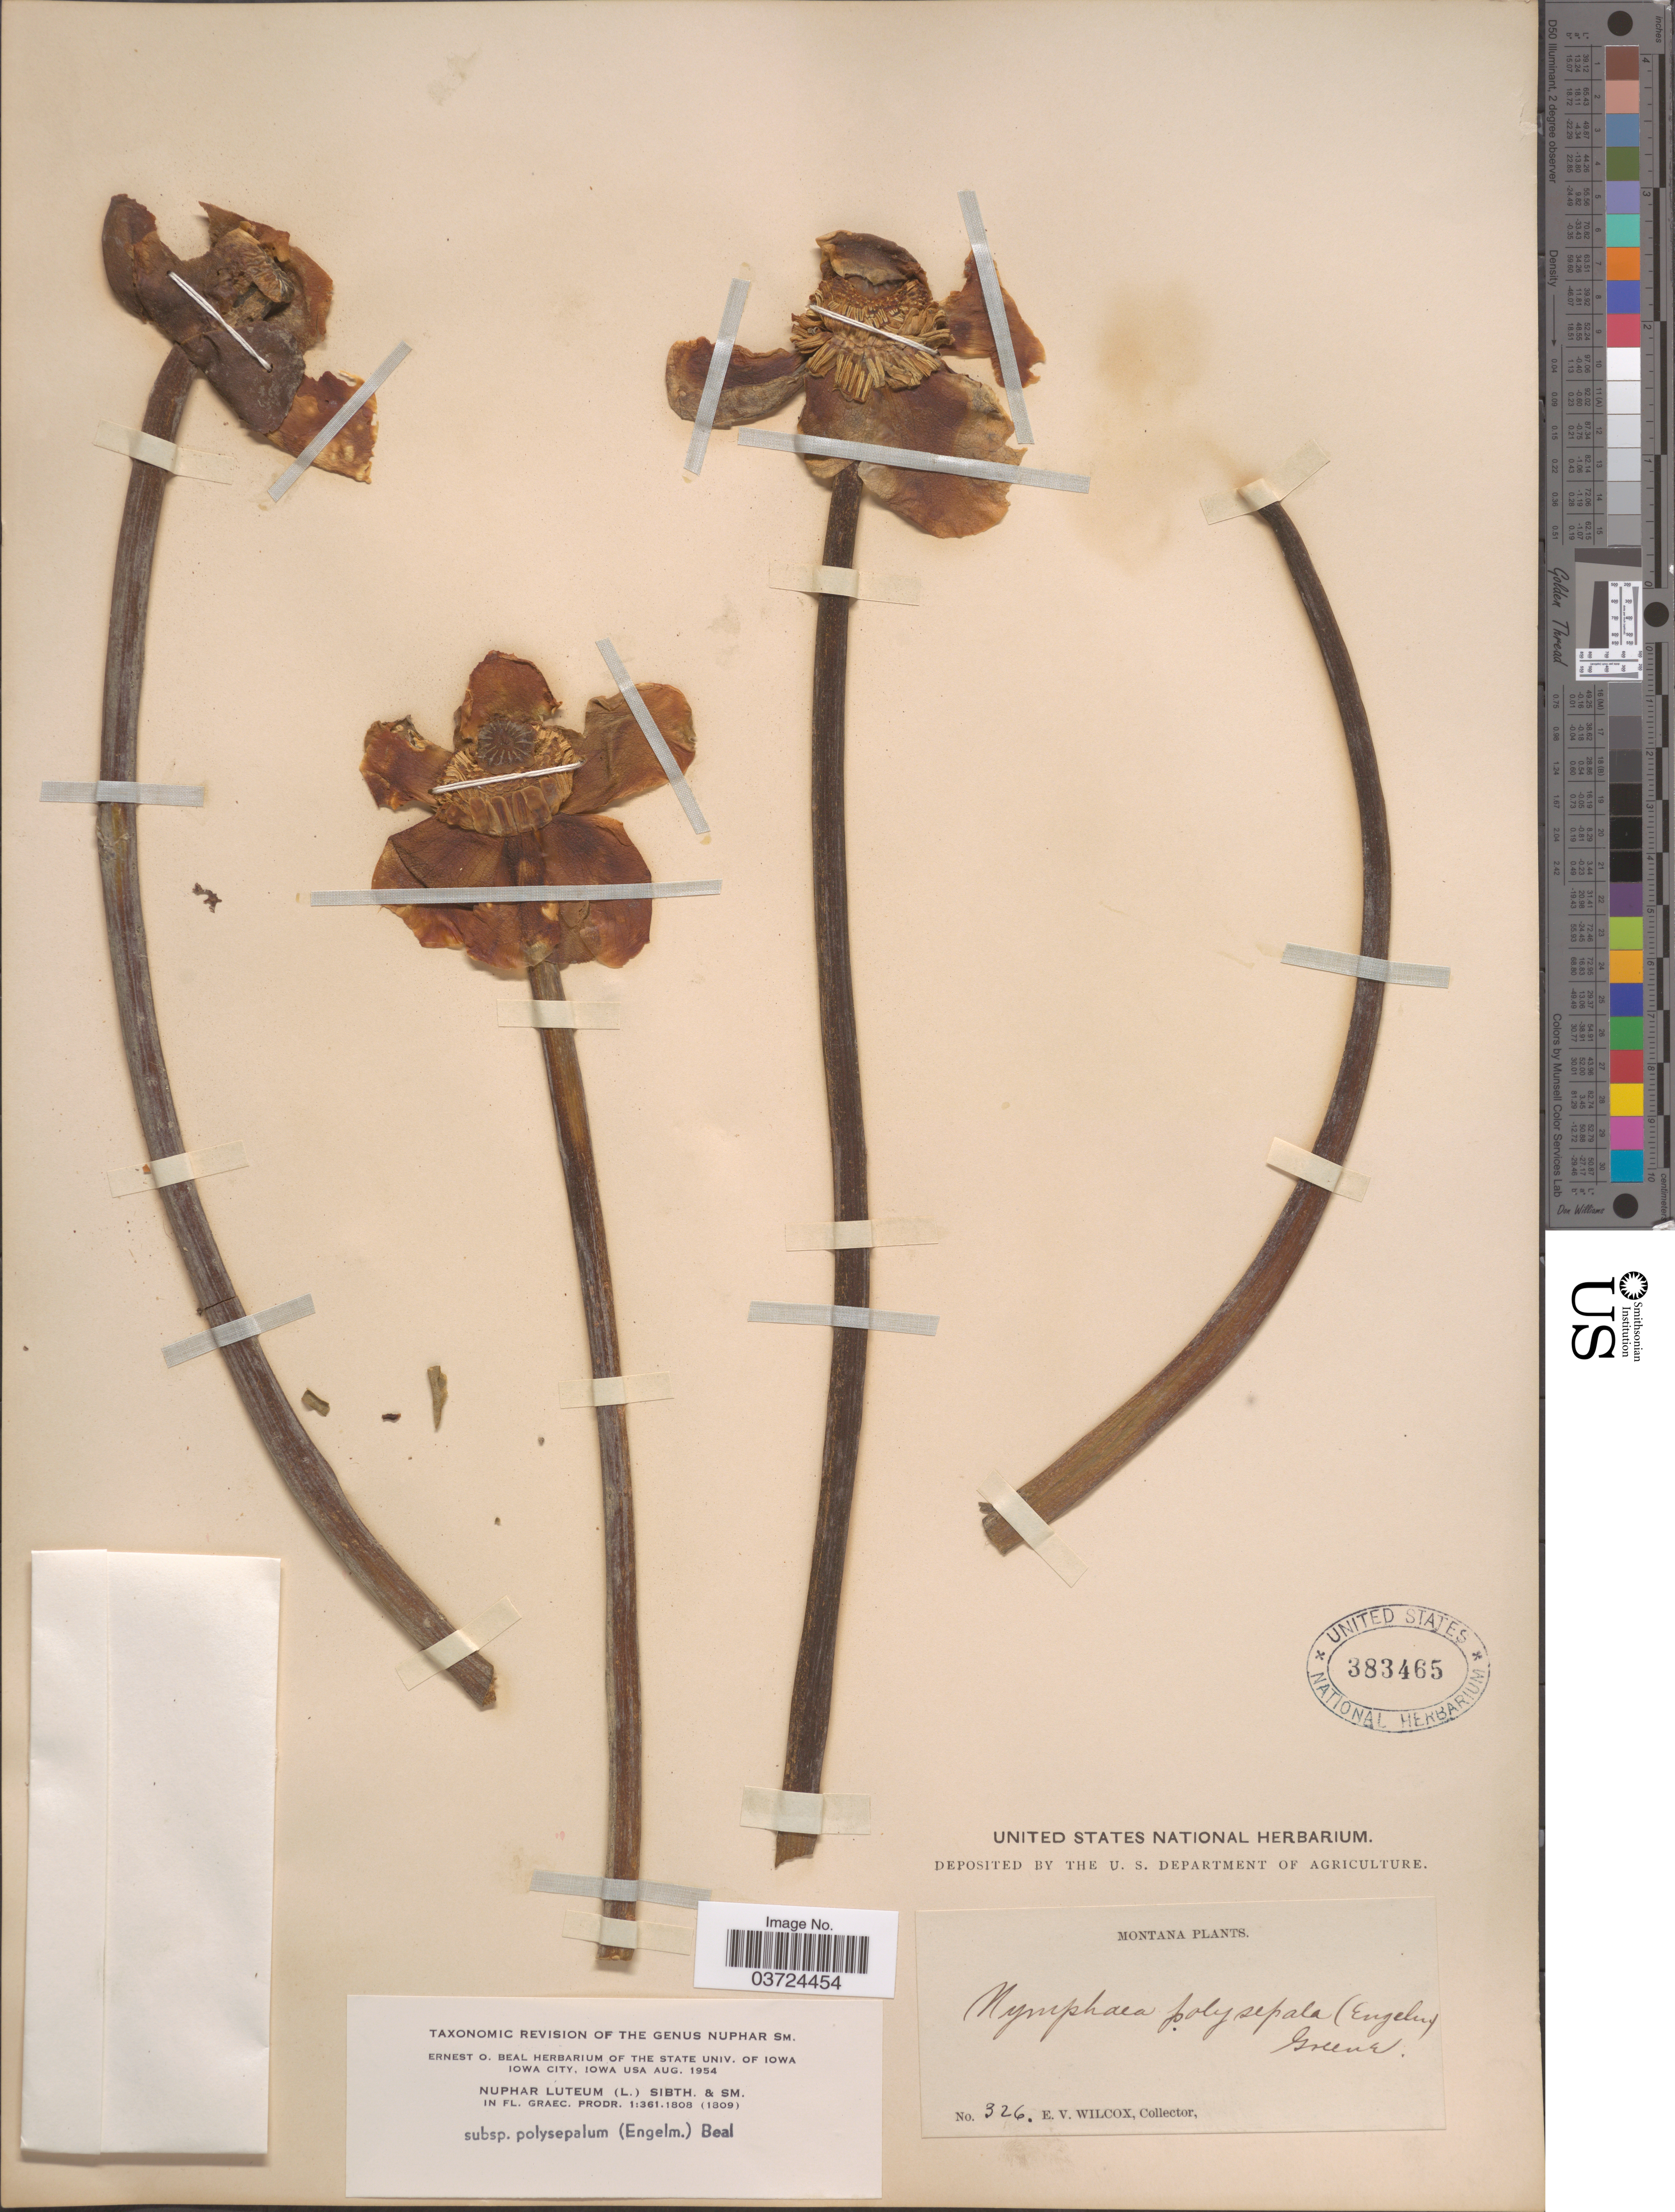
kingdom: Plantae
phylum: Tracheophyta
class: Magnoliopsida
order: Nymphaeales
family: Nymphaeaceae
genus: Nuphar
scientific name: Nuphar polysepala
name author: Englem.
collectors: E. V. Wilcox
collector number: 326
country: United States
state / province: Montana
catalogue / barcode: US 383465